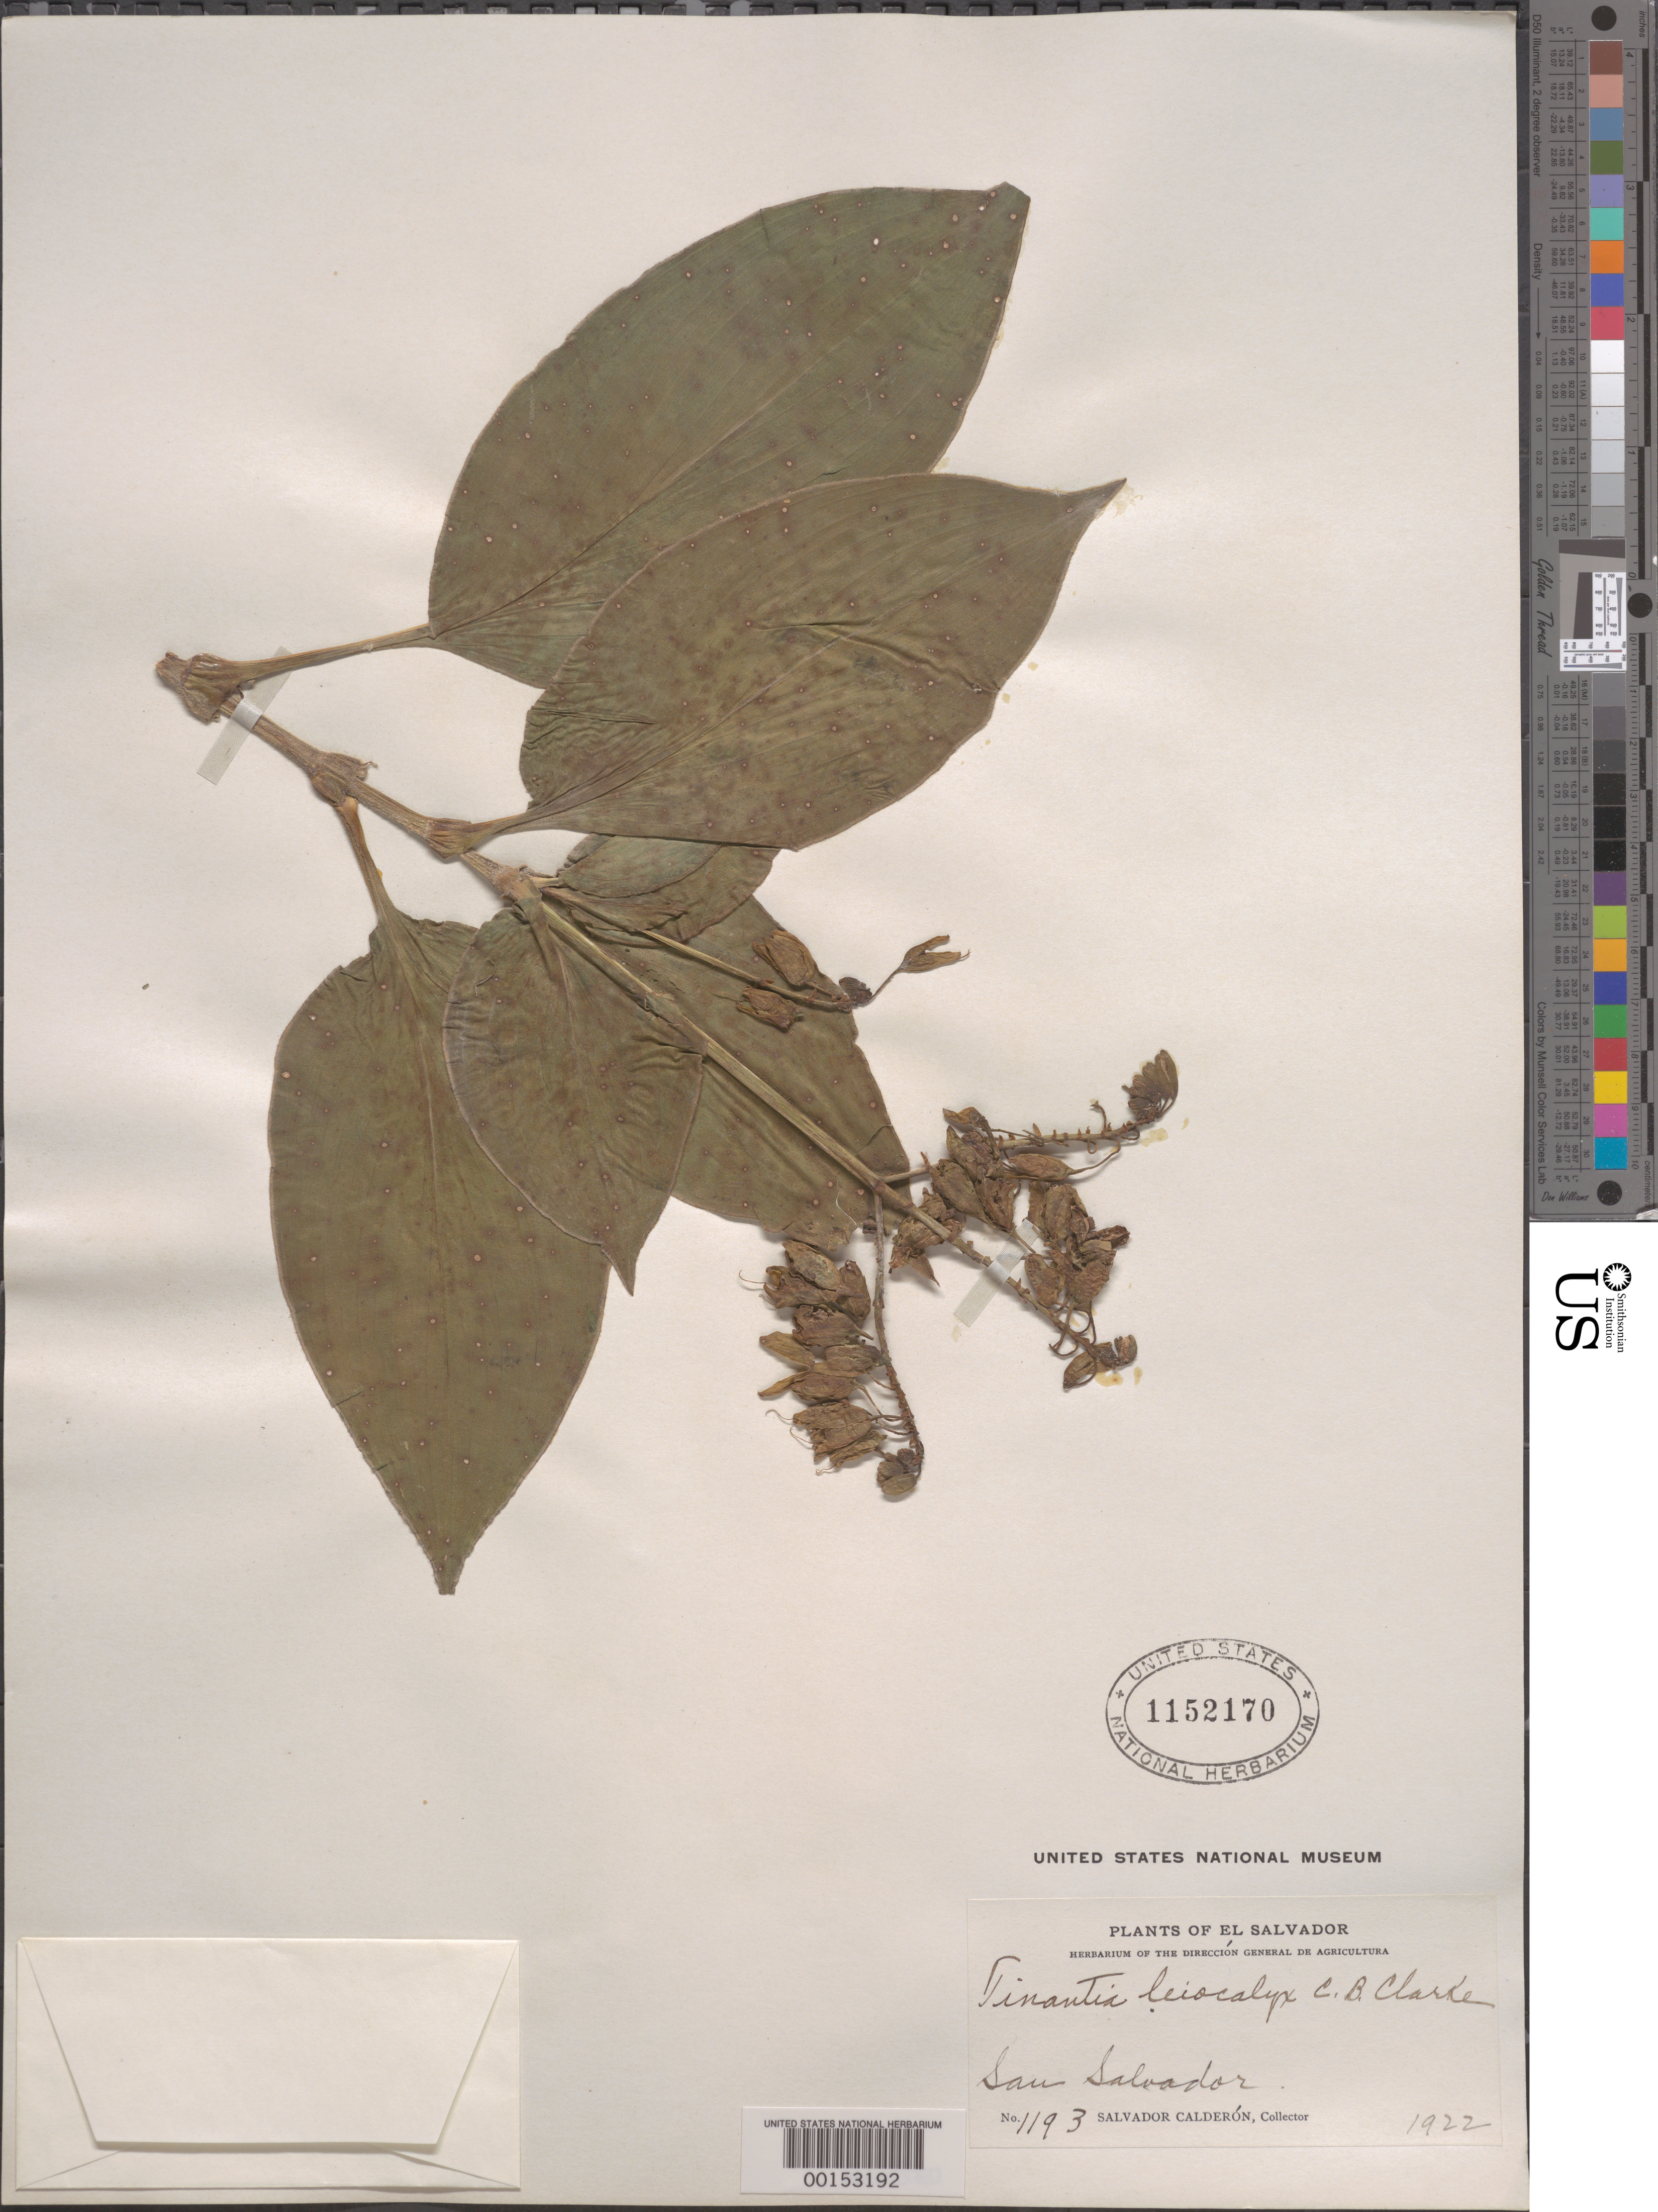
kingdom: Plantae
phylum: Tracheophyta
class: Liliopsida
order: Commelinales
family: Commelinaceae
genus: Tinantia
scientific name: Tinantia leiocalyx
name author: C.B. Clarke in Donn. Sm.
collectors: S. Calderón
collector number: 1193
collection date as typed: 1922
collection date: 1922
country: El Salvador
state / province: San Salvador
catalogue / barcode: US 1152170